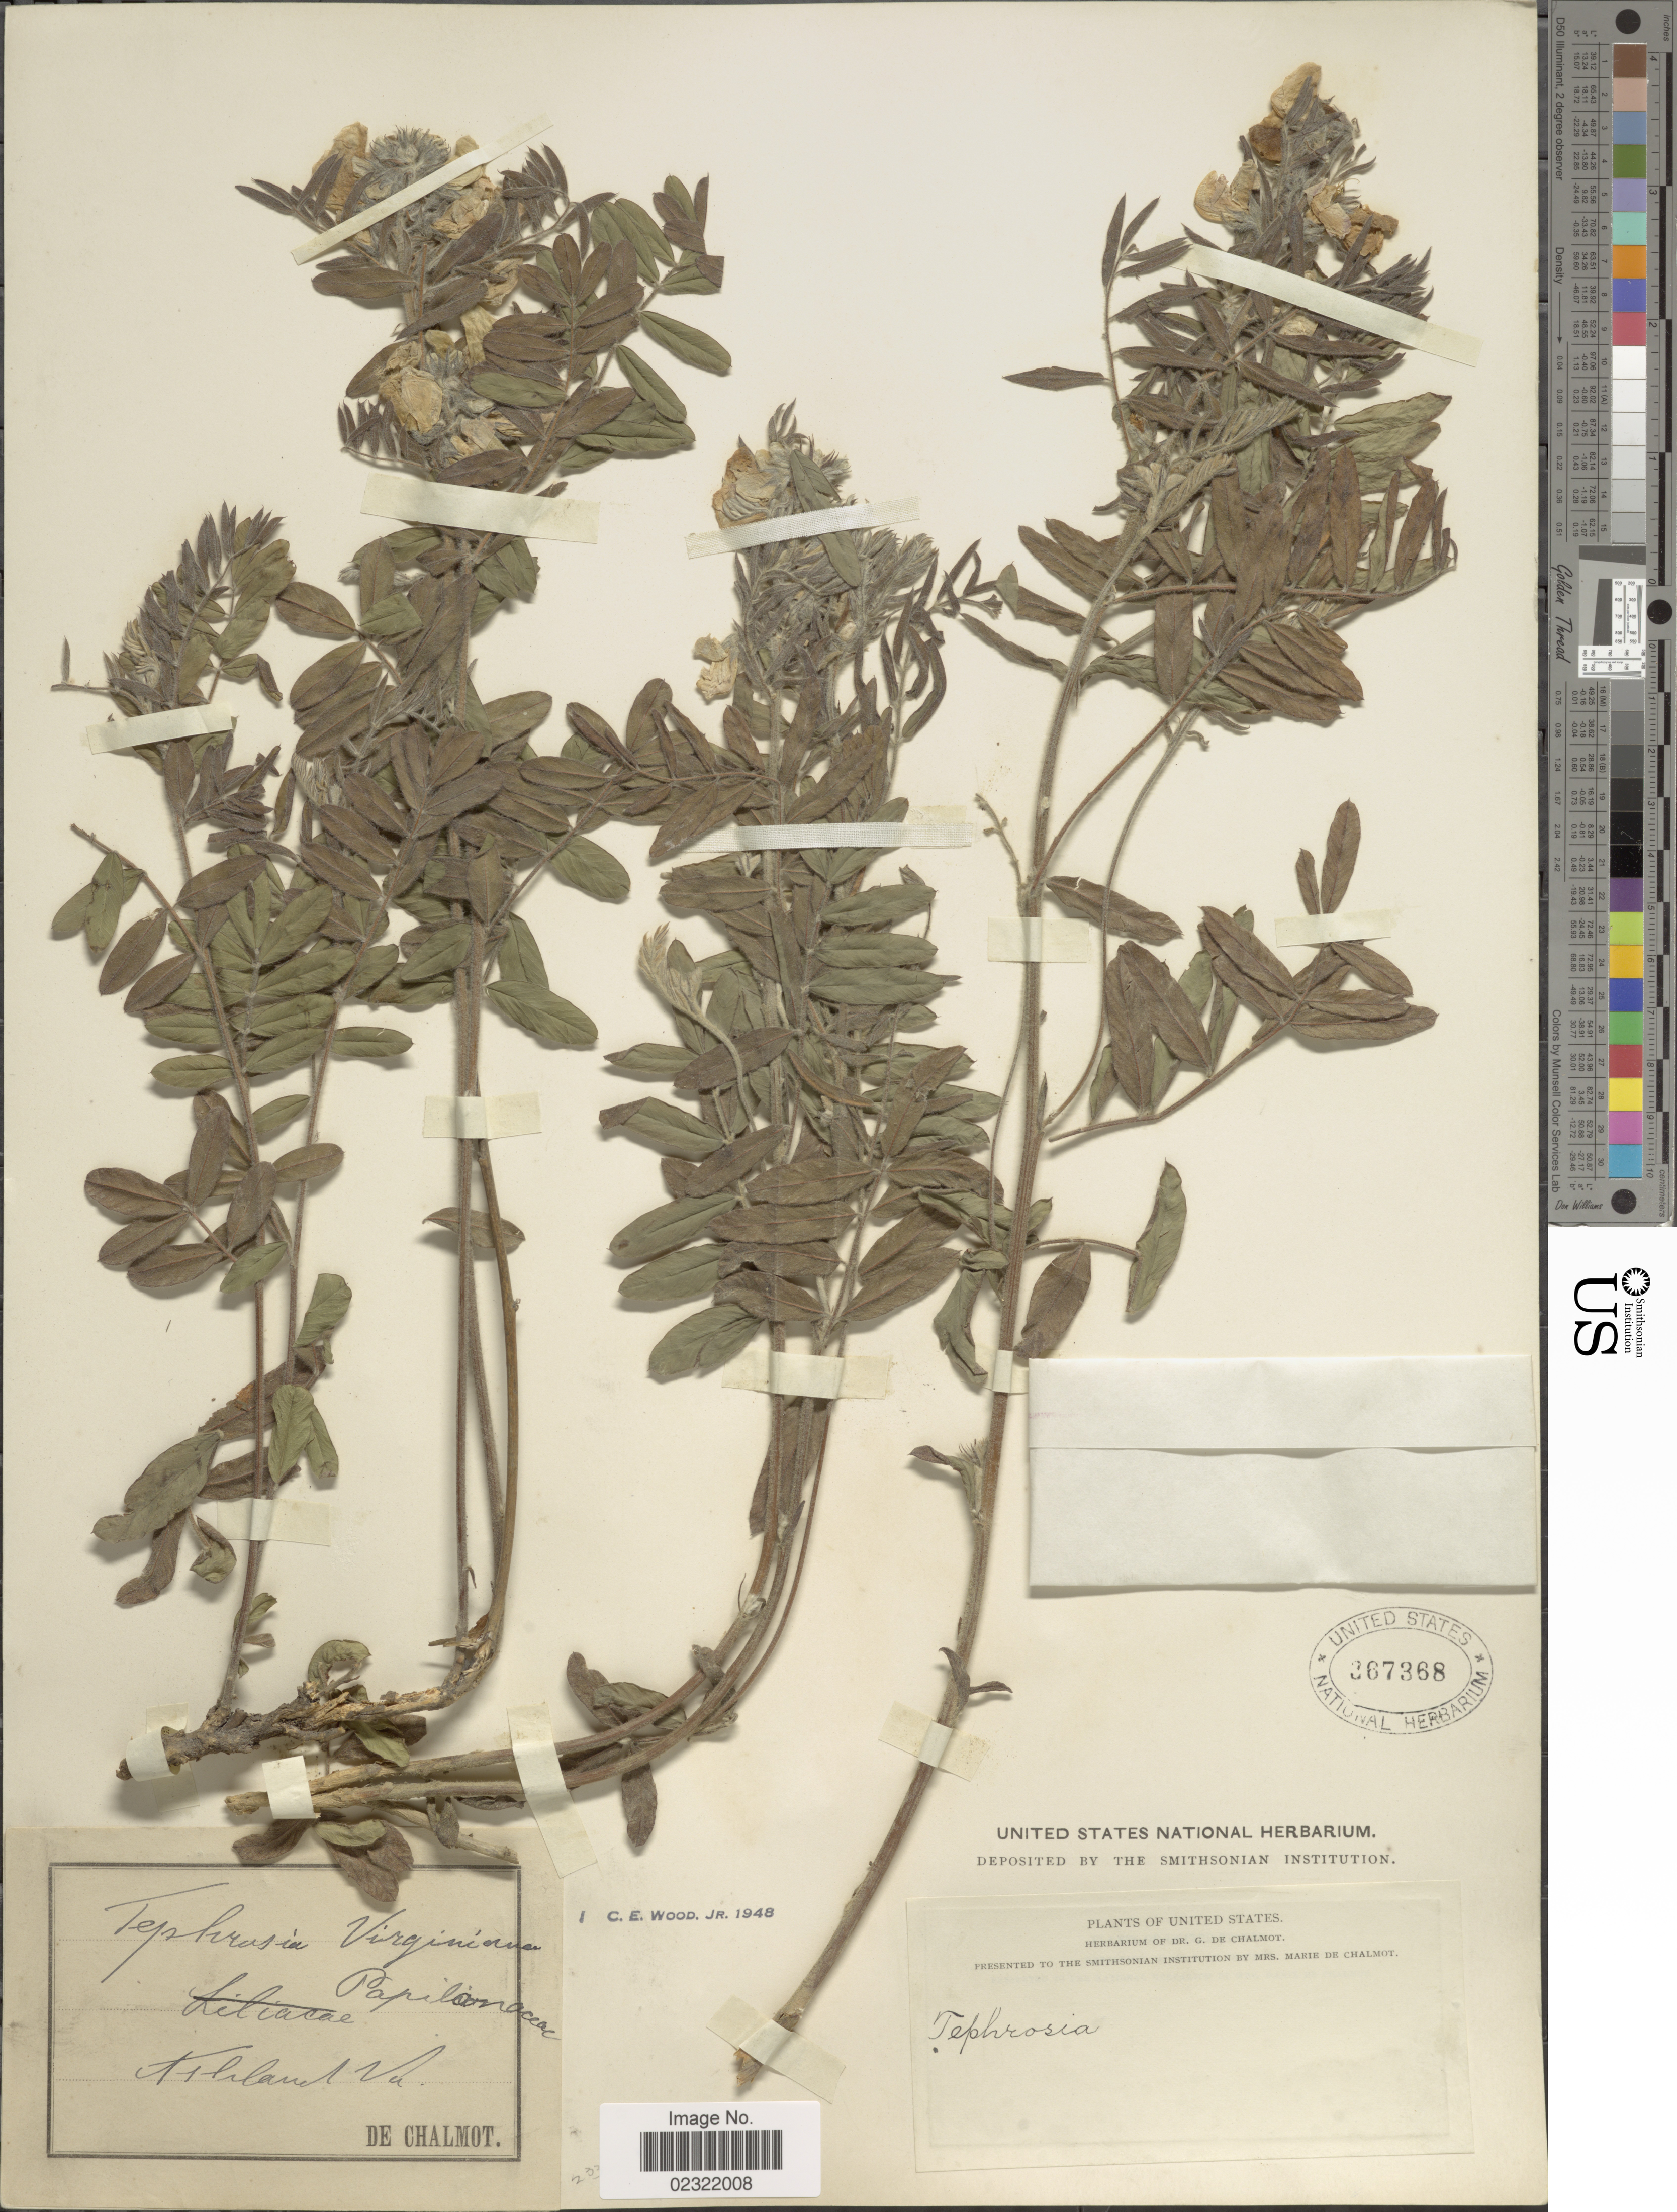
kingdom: Plantae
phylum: Tracheophyta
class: Magnoliopsida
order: Fabales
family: Fabaceae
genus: Tephrosia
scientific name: Tephrosia virginiana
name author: (L.) Pers.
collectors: G. de Chalmot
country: United States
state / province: Virginia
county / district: Hanover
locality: Ashland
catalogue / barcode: US 367368